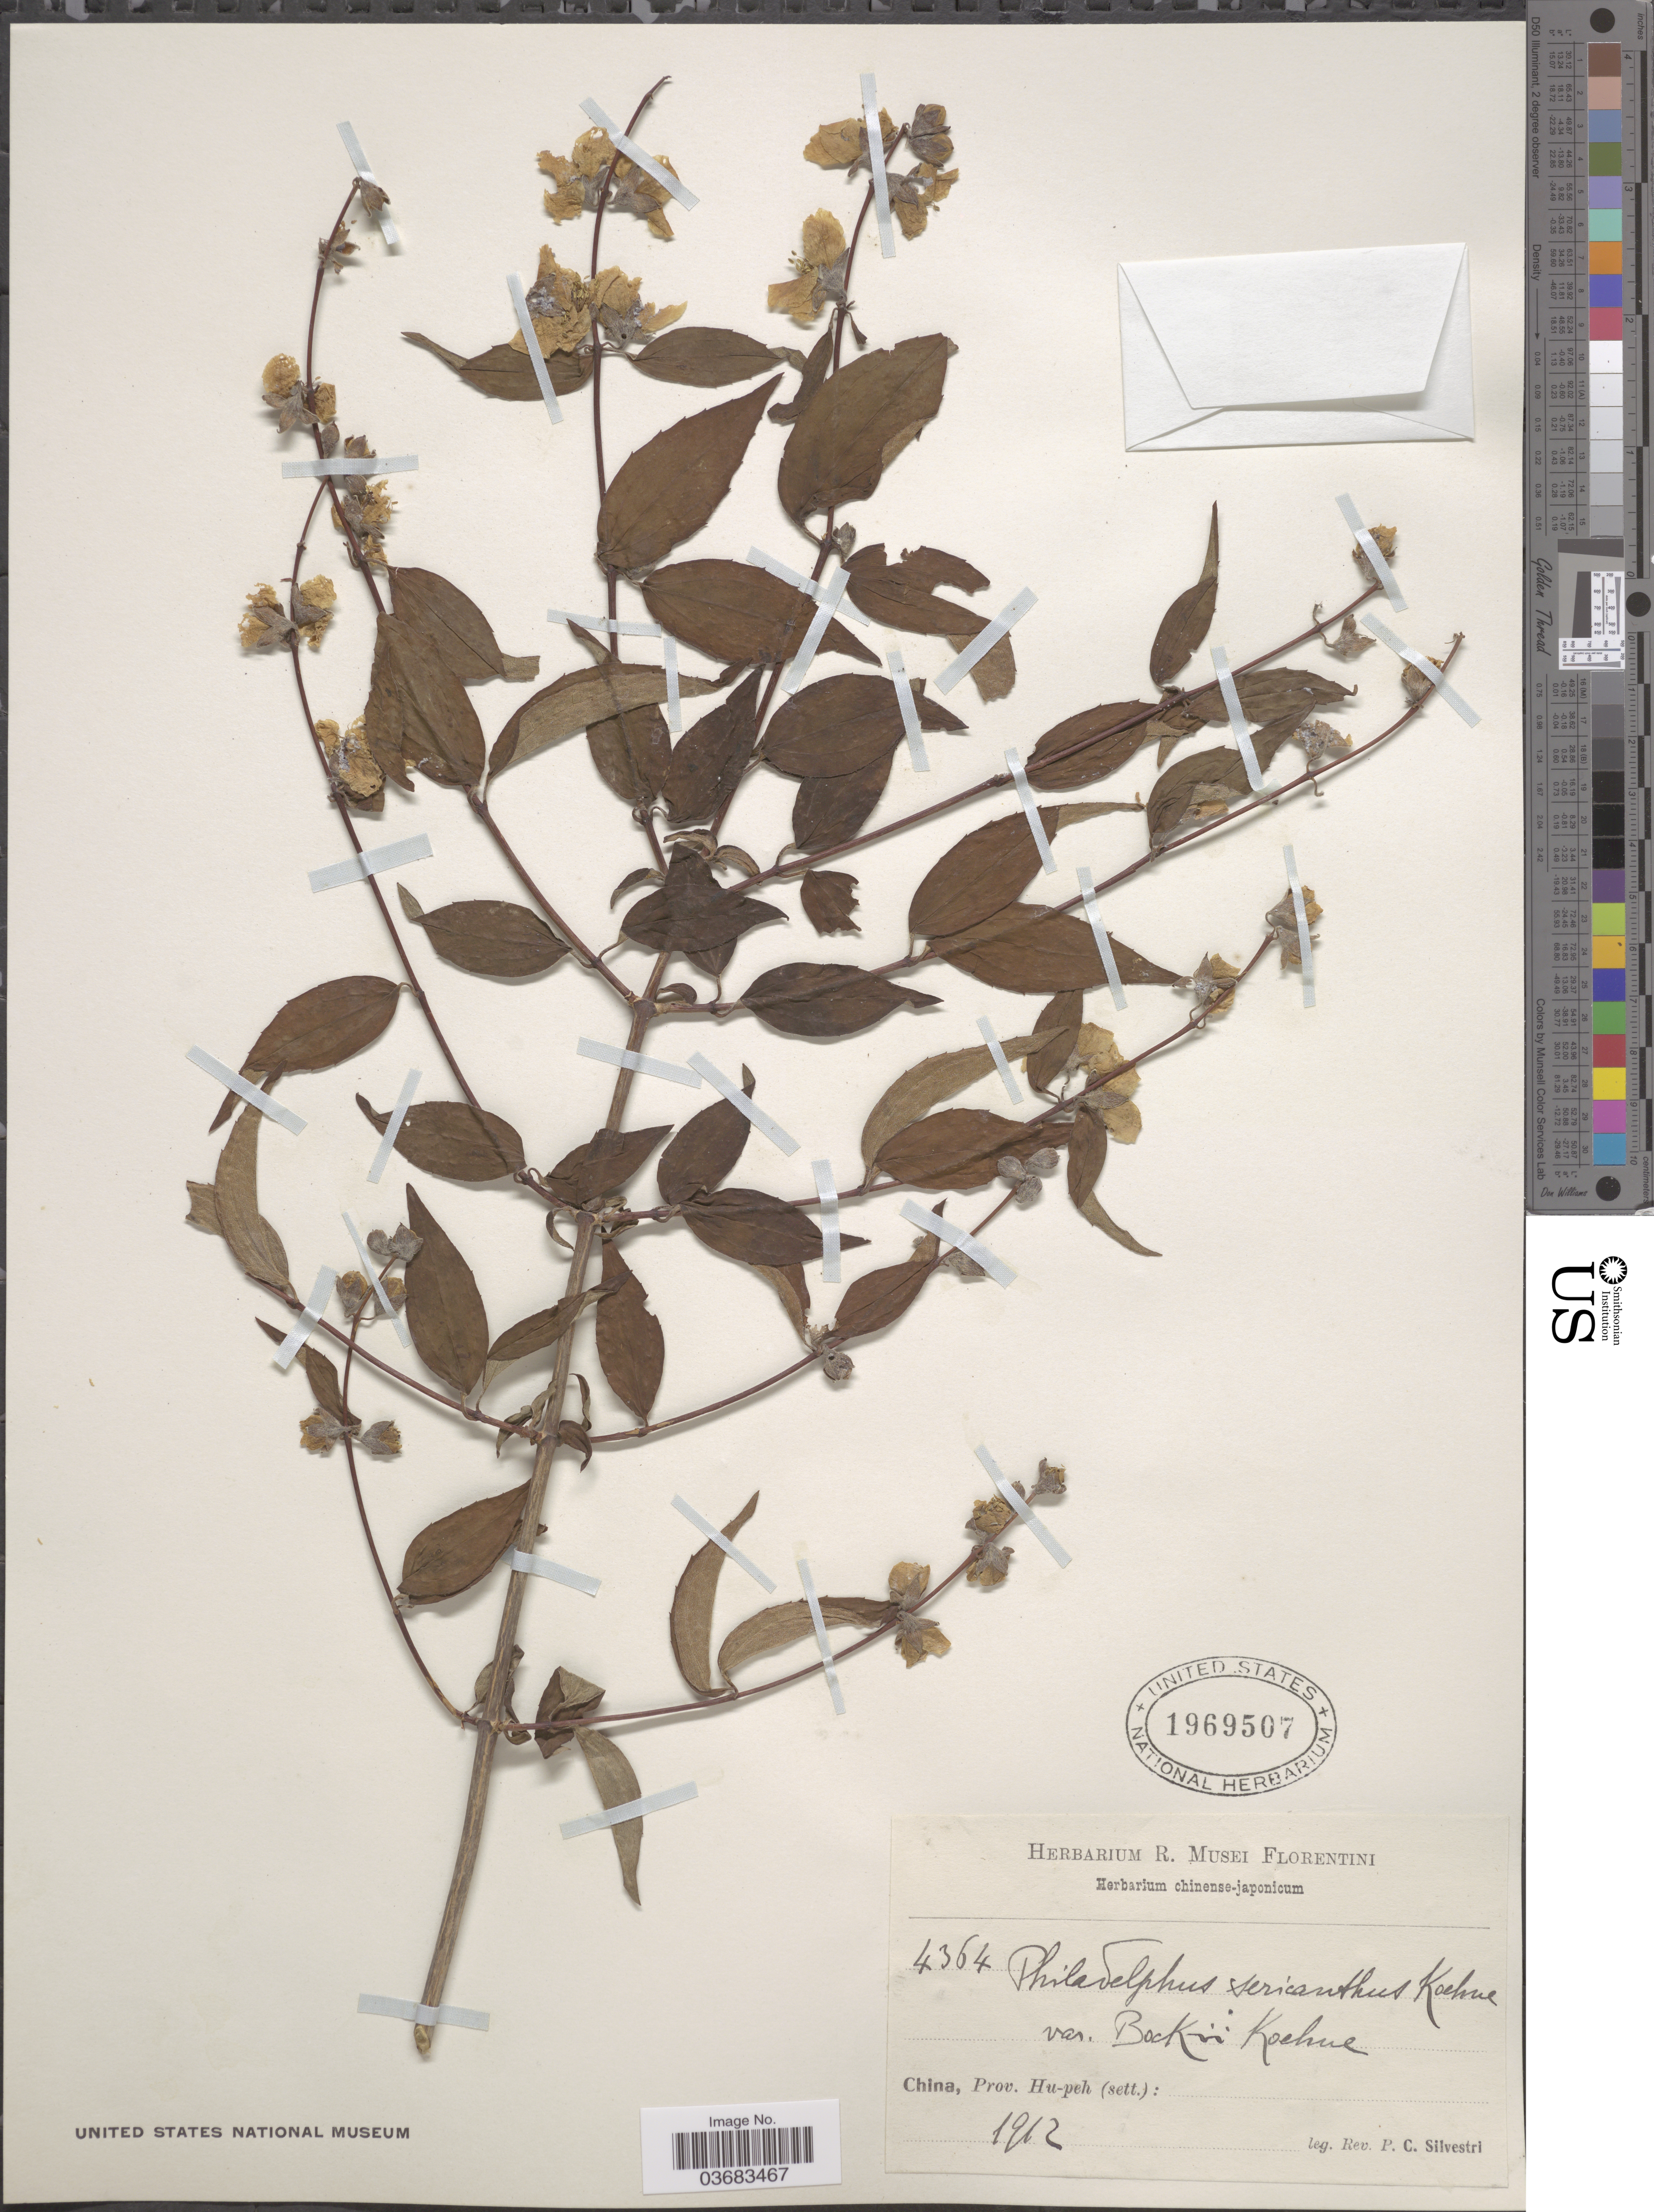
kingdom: Plantae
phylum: Tracheophyta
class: Magnoliopsida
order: Cornales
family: Hydrangeaceae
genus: Philadelphus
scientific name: Philadelphus sericanthus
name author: Koehne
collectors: P. Silvestri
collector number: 4364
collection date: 1912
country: China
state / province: Hubei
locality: Prov. Hu-peh (sett.).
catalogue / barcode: US 1969507